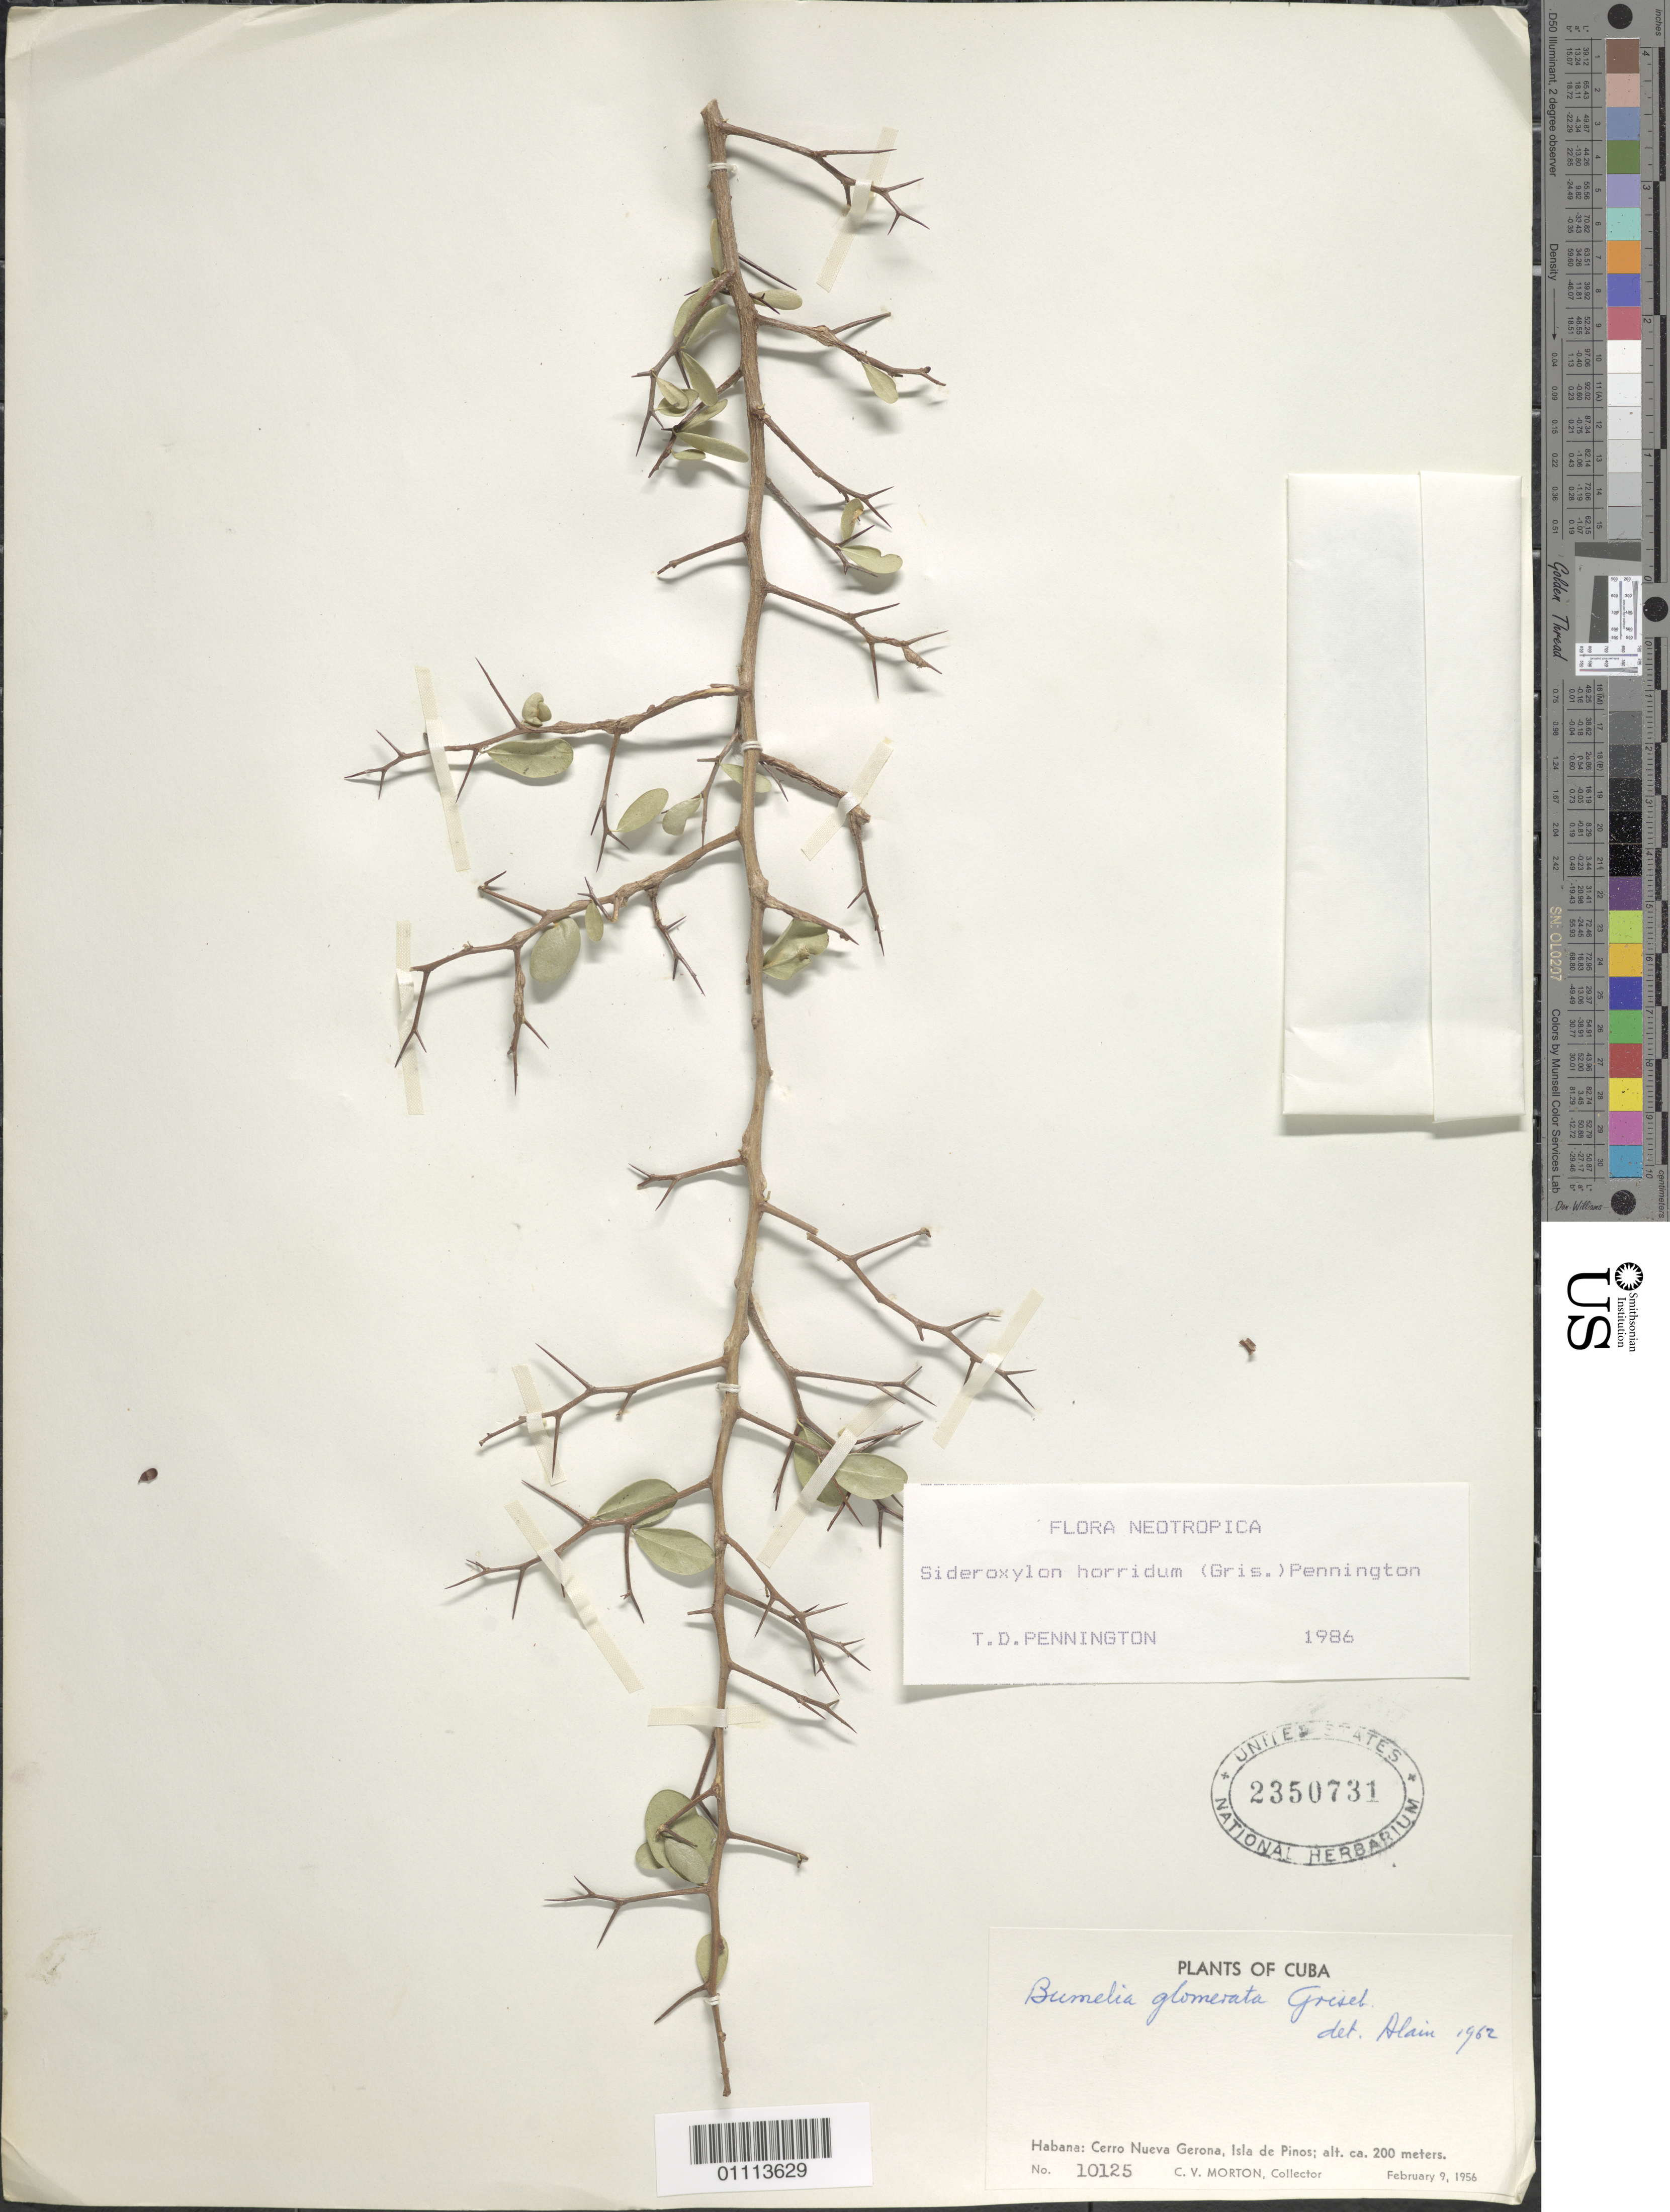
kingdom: Plantae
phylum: Tracheophyta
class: Magnoliopsida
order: Ericales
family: Sapotaceae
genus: Sideroxylon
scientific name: Sideroxylon horridum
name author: (Griseb.) T.D. Penn.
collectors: C. V. Morton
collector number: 10125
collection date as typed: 09 Feb 1956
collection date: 1956-02-09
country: Cuba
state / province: Isla de La Juventud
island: Isla de la Juventud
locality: Isle of Pines, Cerro Nueva Gerona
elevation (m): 200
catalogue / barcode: US 2350731